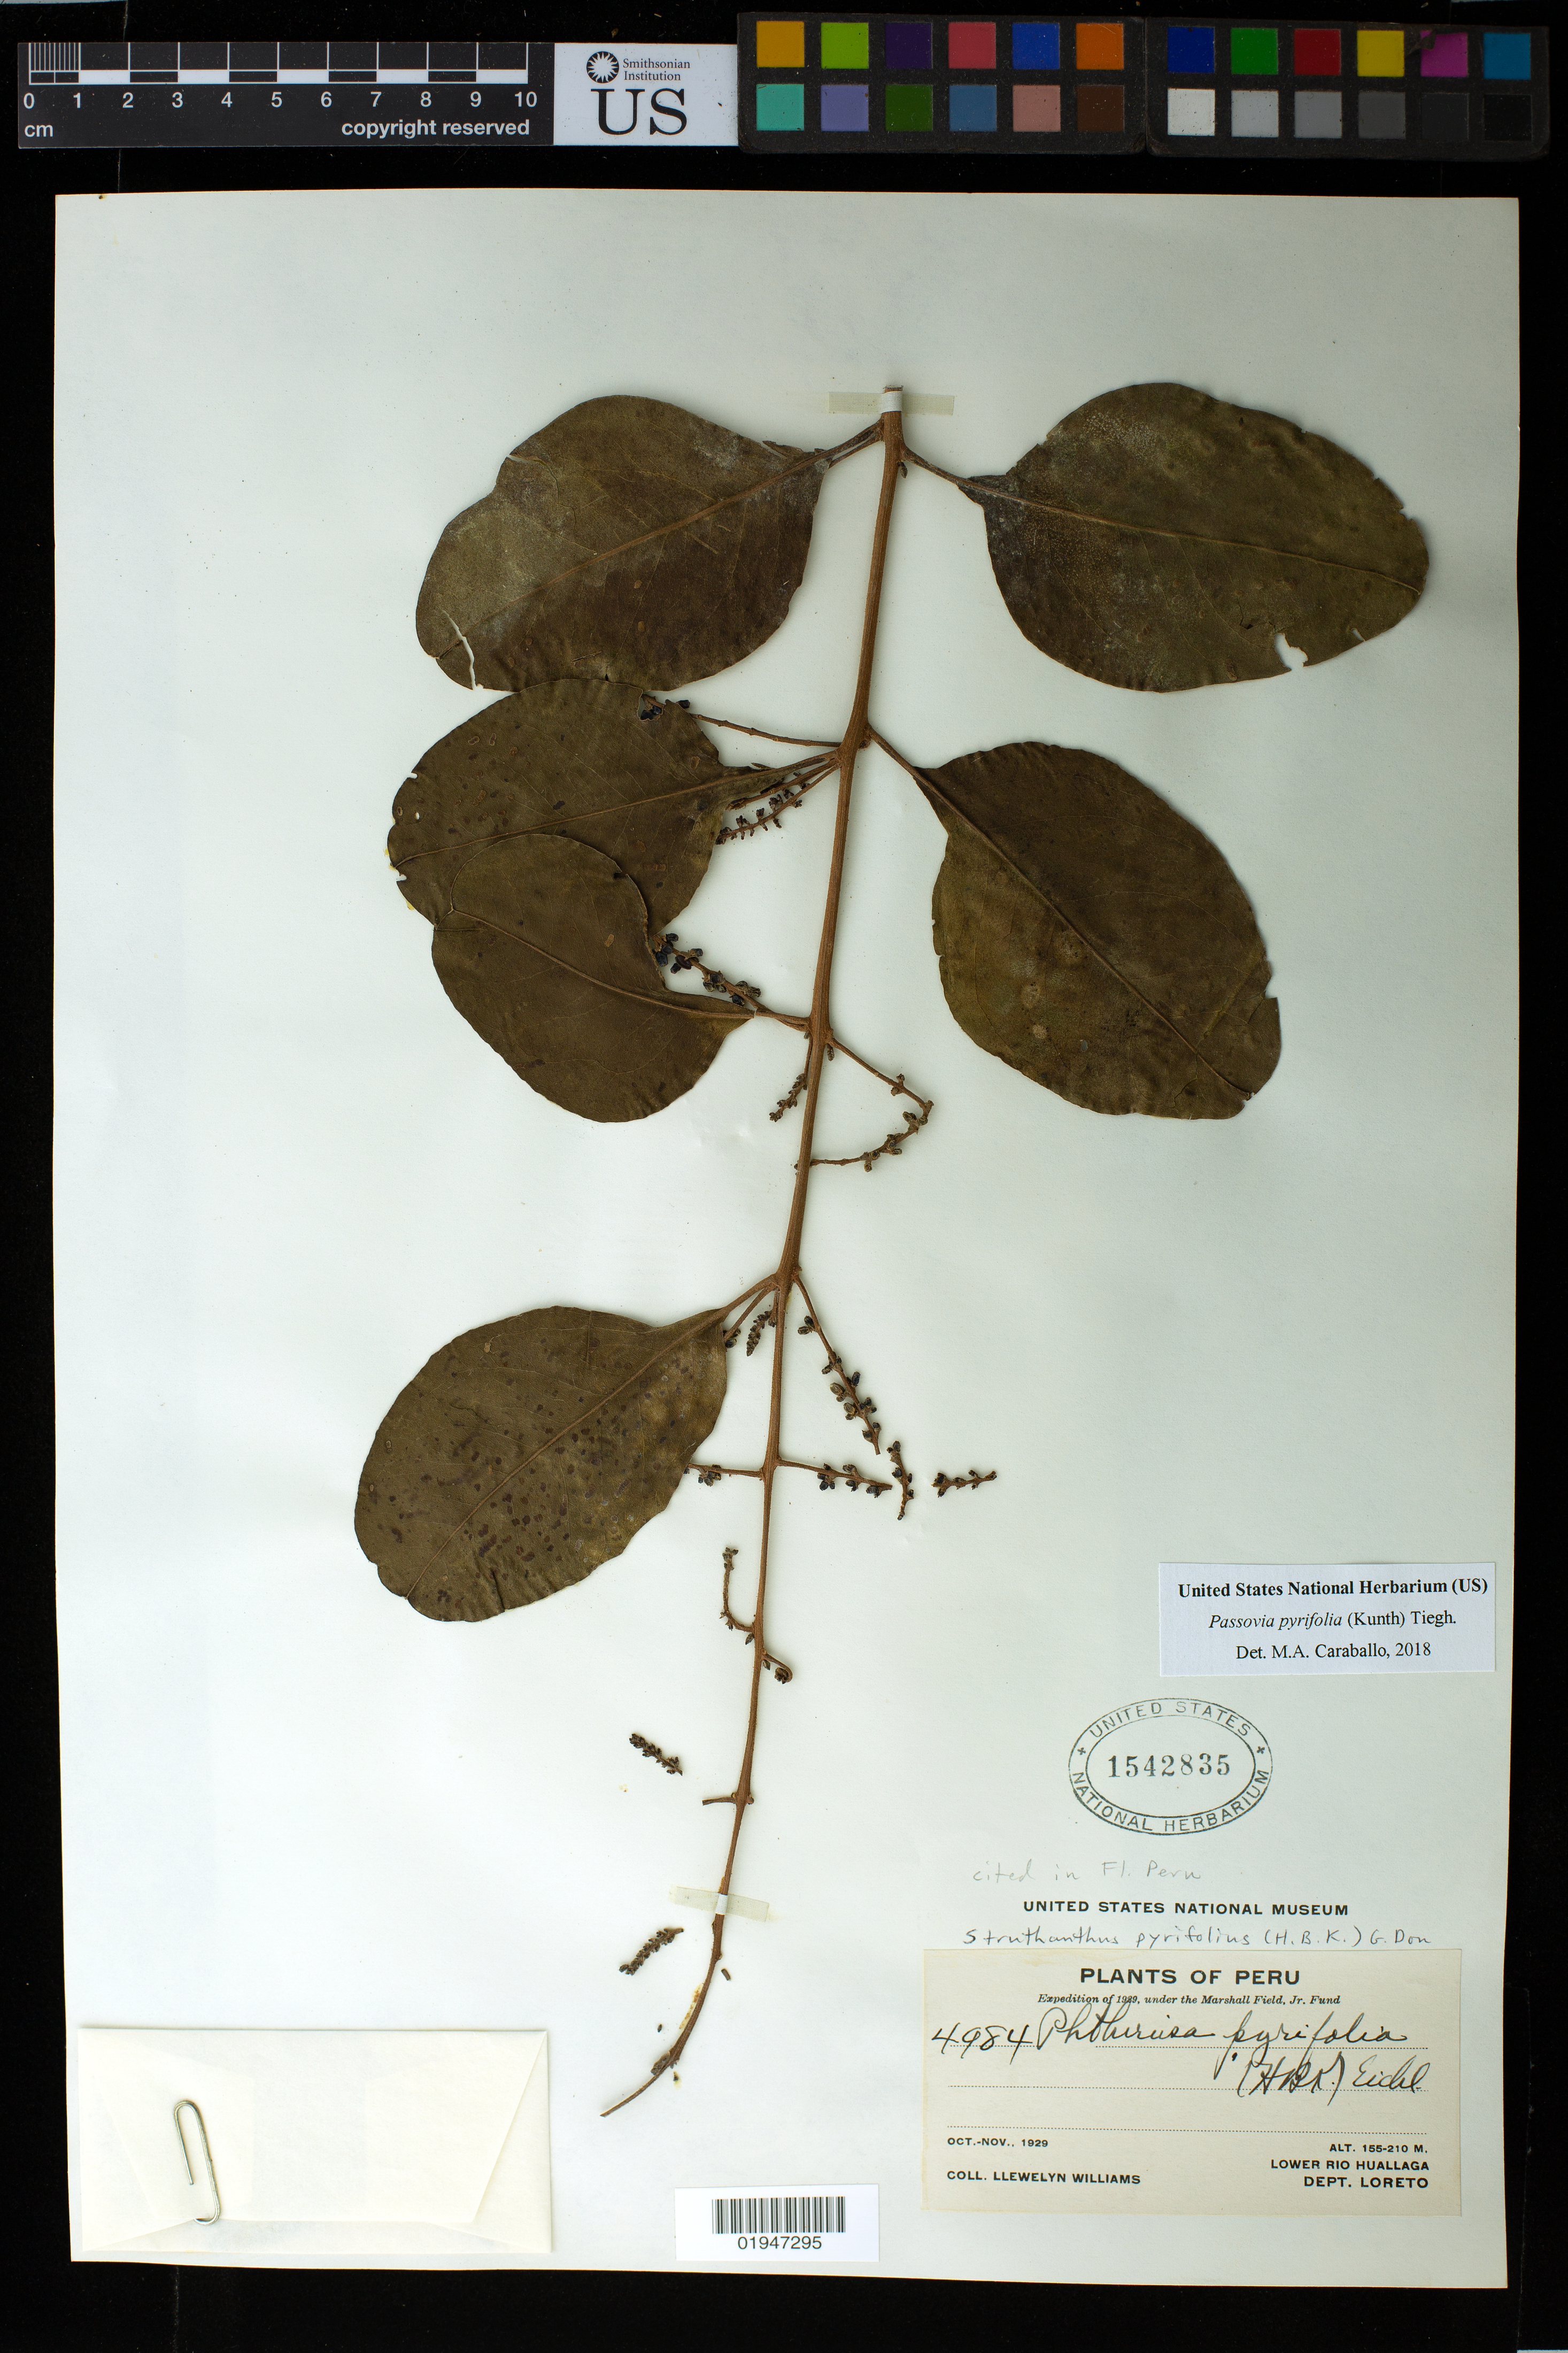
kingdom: Plantae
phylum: Tracheophyta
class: Magnoliopsida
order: Santalales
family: Loranthaceae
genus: Passovia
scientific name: Passovia pyrifolia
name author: (Kunth) Tiegh.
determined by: Caraballo-Ortiz, Marcos A., (MISS), University of Mississippi (UNITED STATES)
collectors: L. Williams & W. J. Dennis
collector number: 4984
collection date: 1929-10/1929-11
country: Peru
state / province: Loreto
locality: Lower Río Huallaga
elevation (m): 155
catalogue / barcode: US 1542835